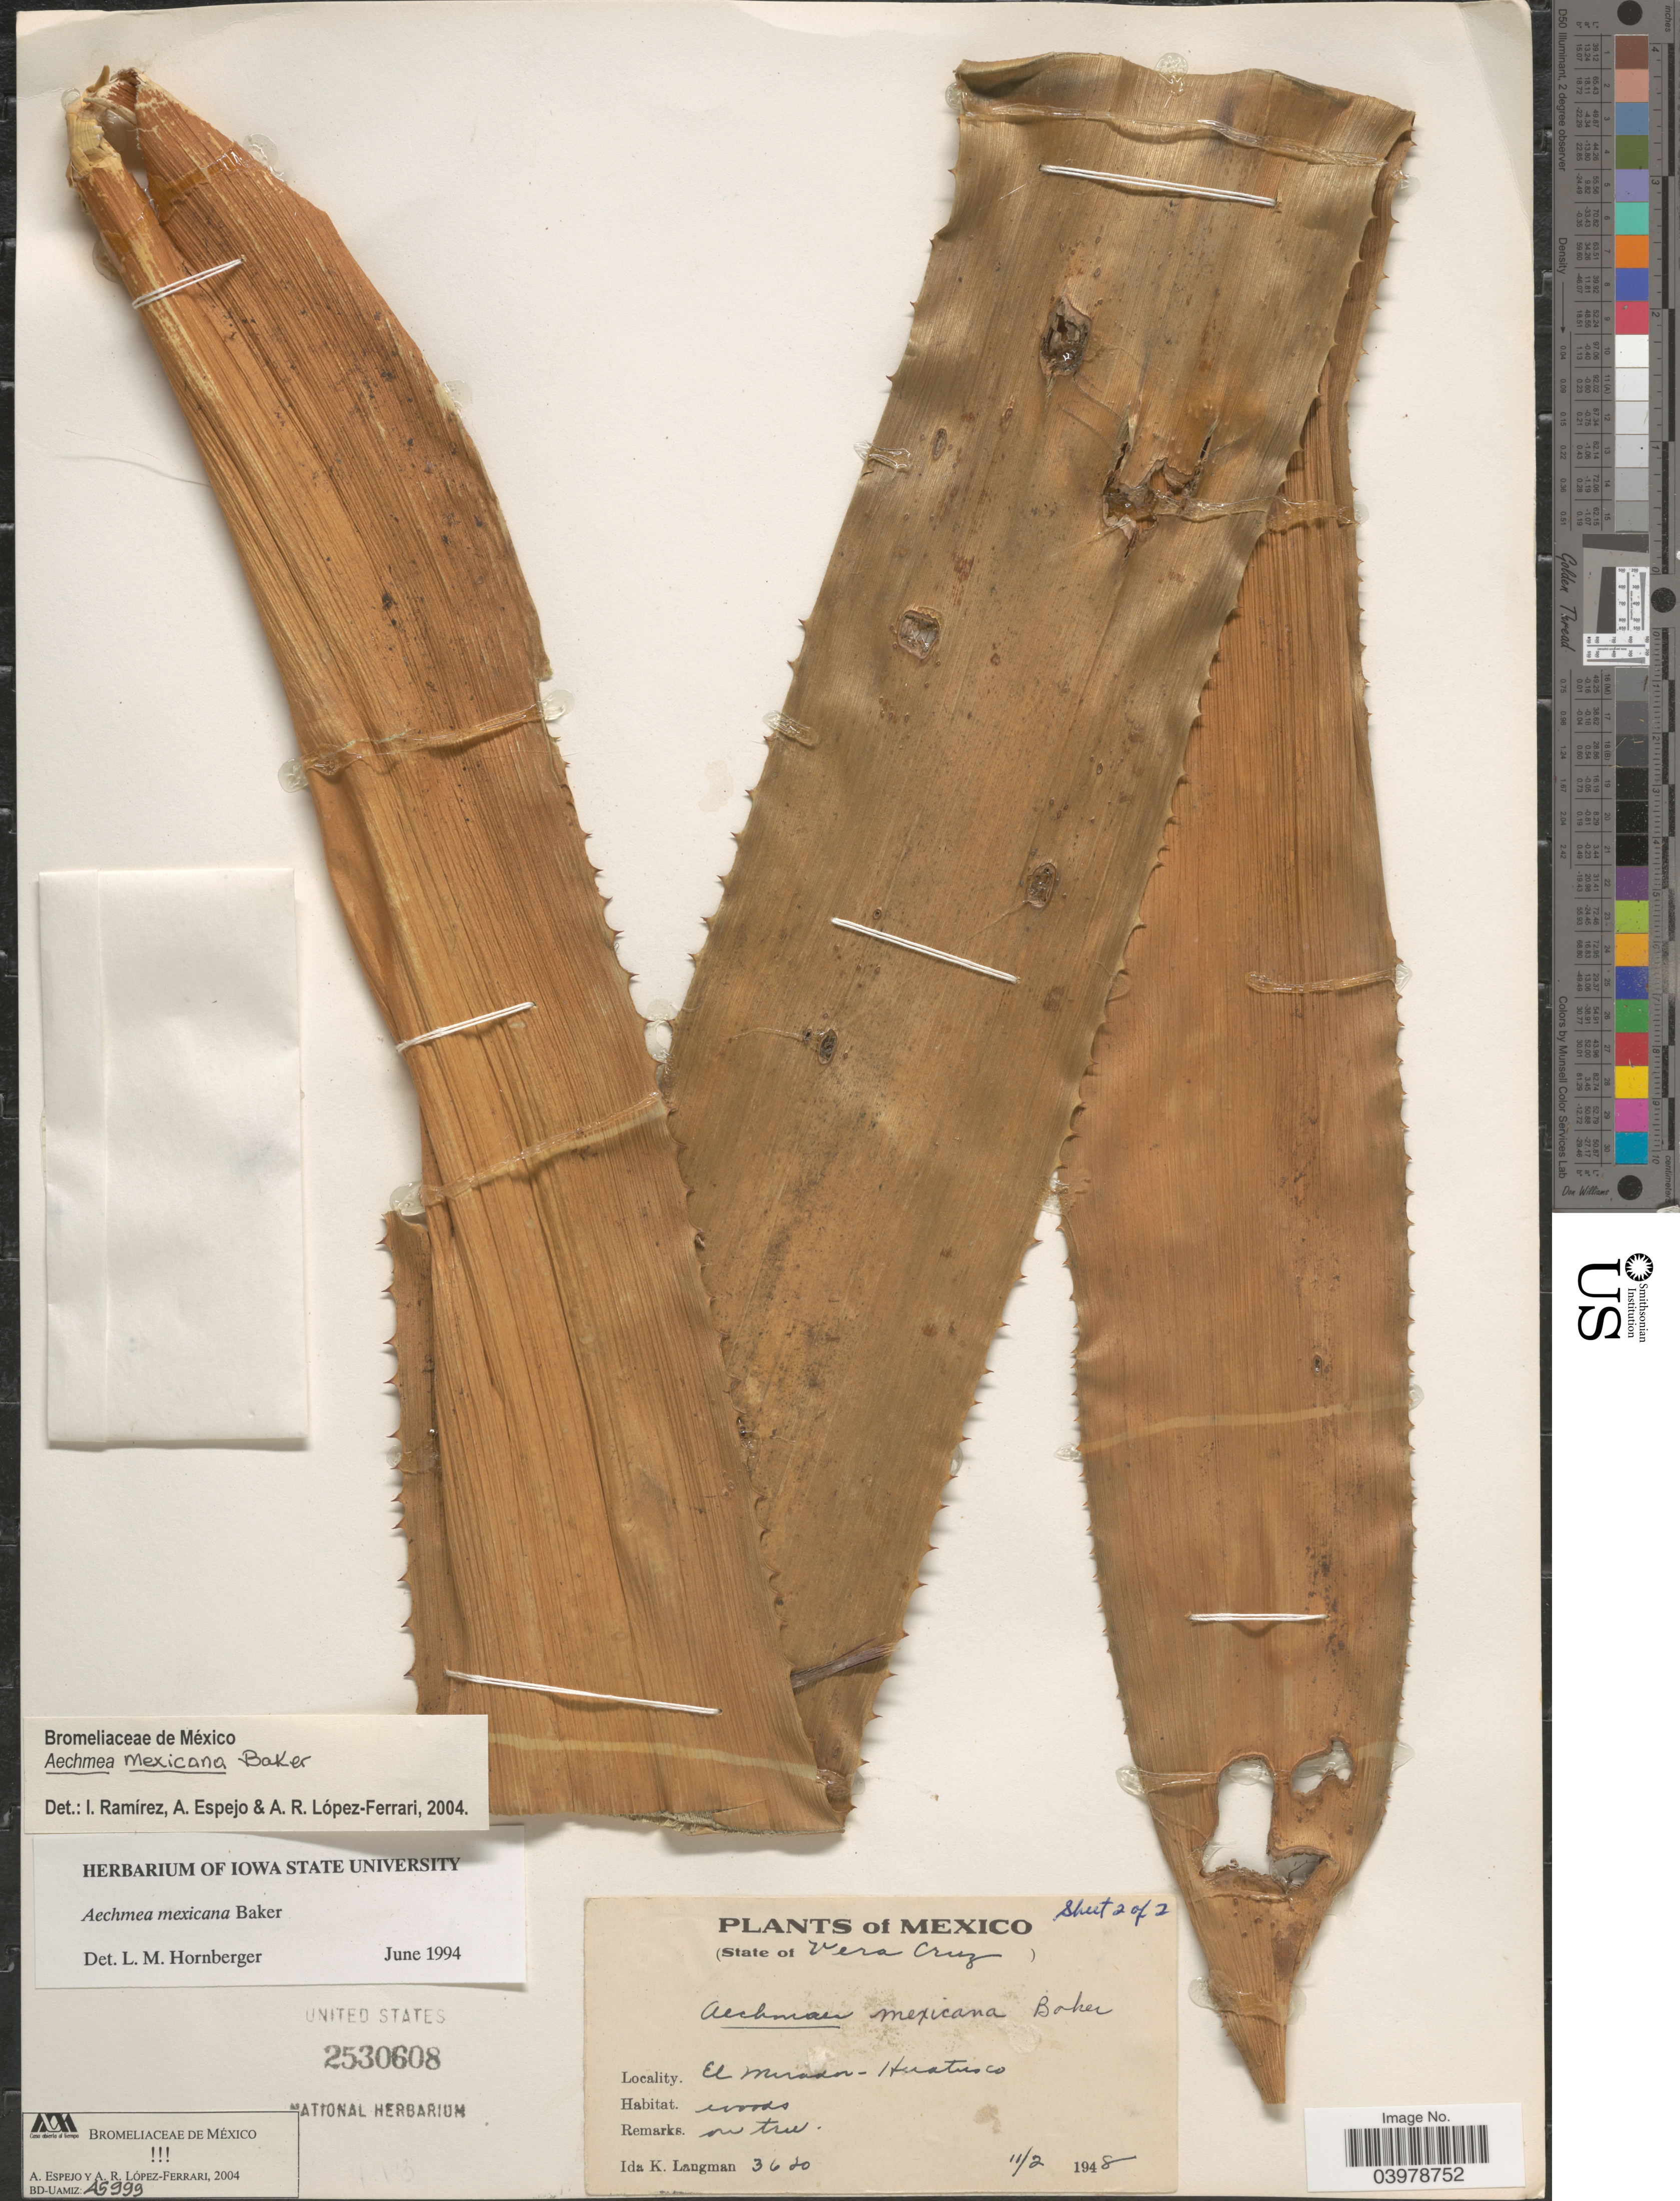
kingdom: Plantae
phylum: Tracheophyta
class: Liliopsida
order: Poales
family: Bromeliaceae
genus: Aechmea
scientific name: Aechmea mexicana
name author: Baker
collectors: I. K. Langman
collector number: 3620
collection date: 1948-02-11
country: Mexico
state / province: Veracruz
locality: State of Vera Cruz. El Mirador - Huatusco.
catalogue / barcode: US 2530608